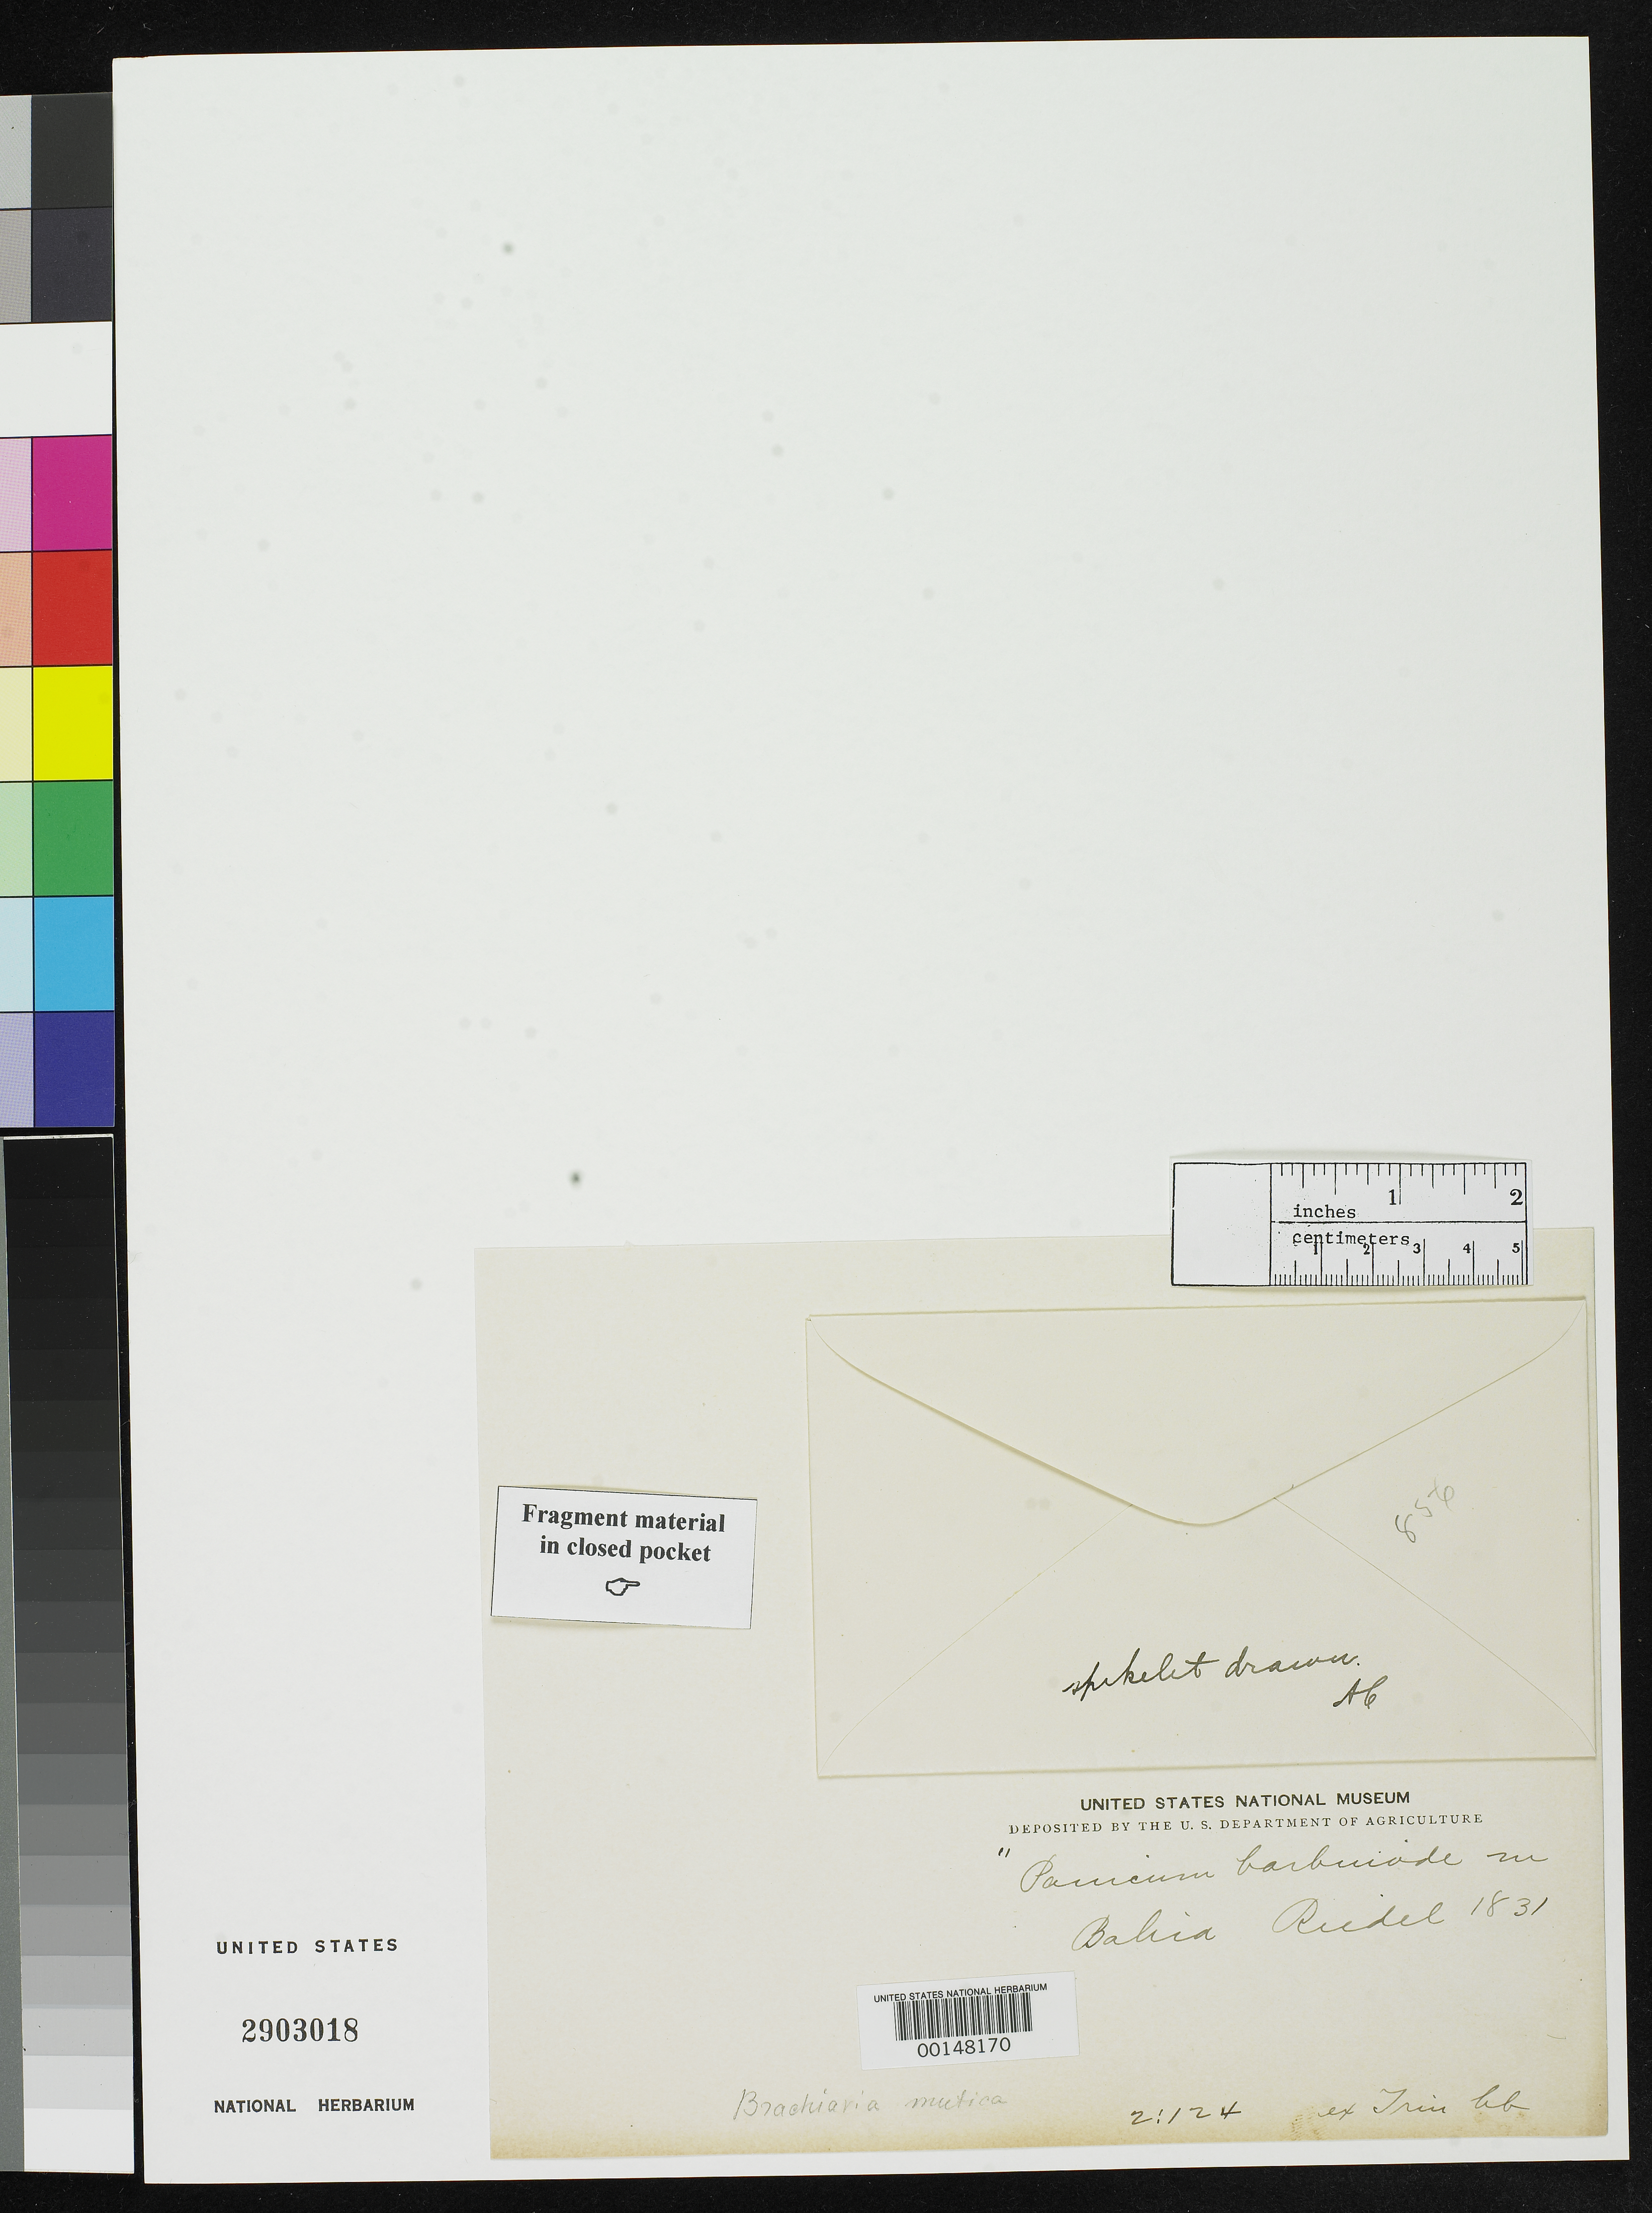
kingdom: Plantae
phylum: Tracheophyta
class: Liliopsida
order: Poales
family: Poaceae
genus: Panicum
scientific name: Panicum barbinode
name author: Trin.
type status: Type Fragment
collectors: L. Riedel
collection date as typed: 1831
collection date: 1831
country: Brazil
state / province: Bahia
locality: North of Esplanda city on road to Jaquera.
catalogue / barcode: US 2903018